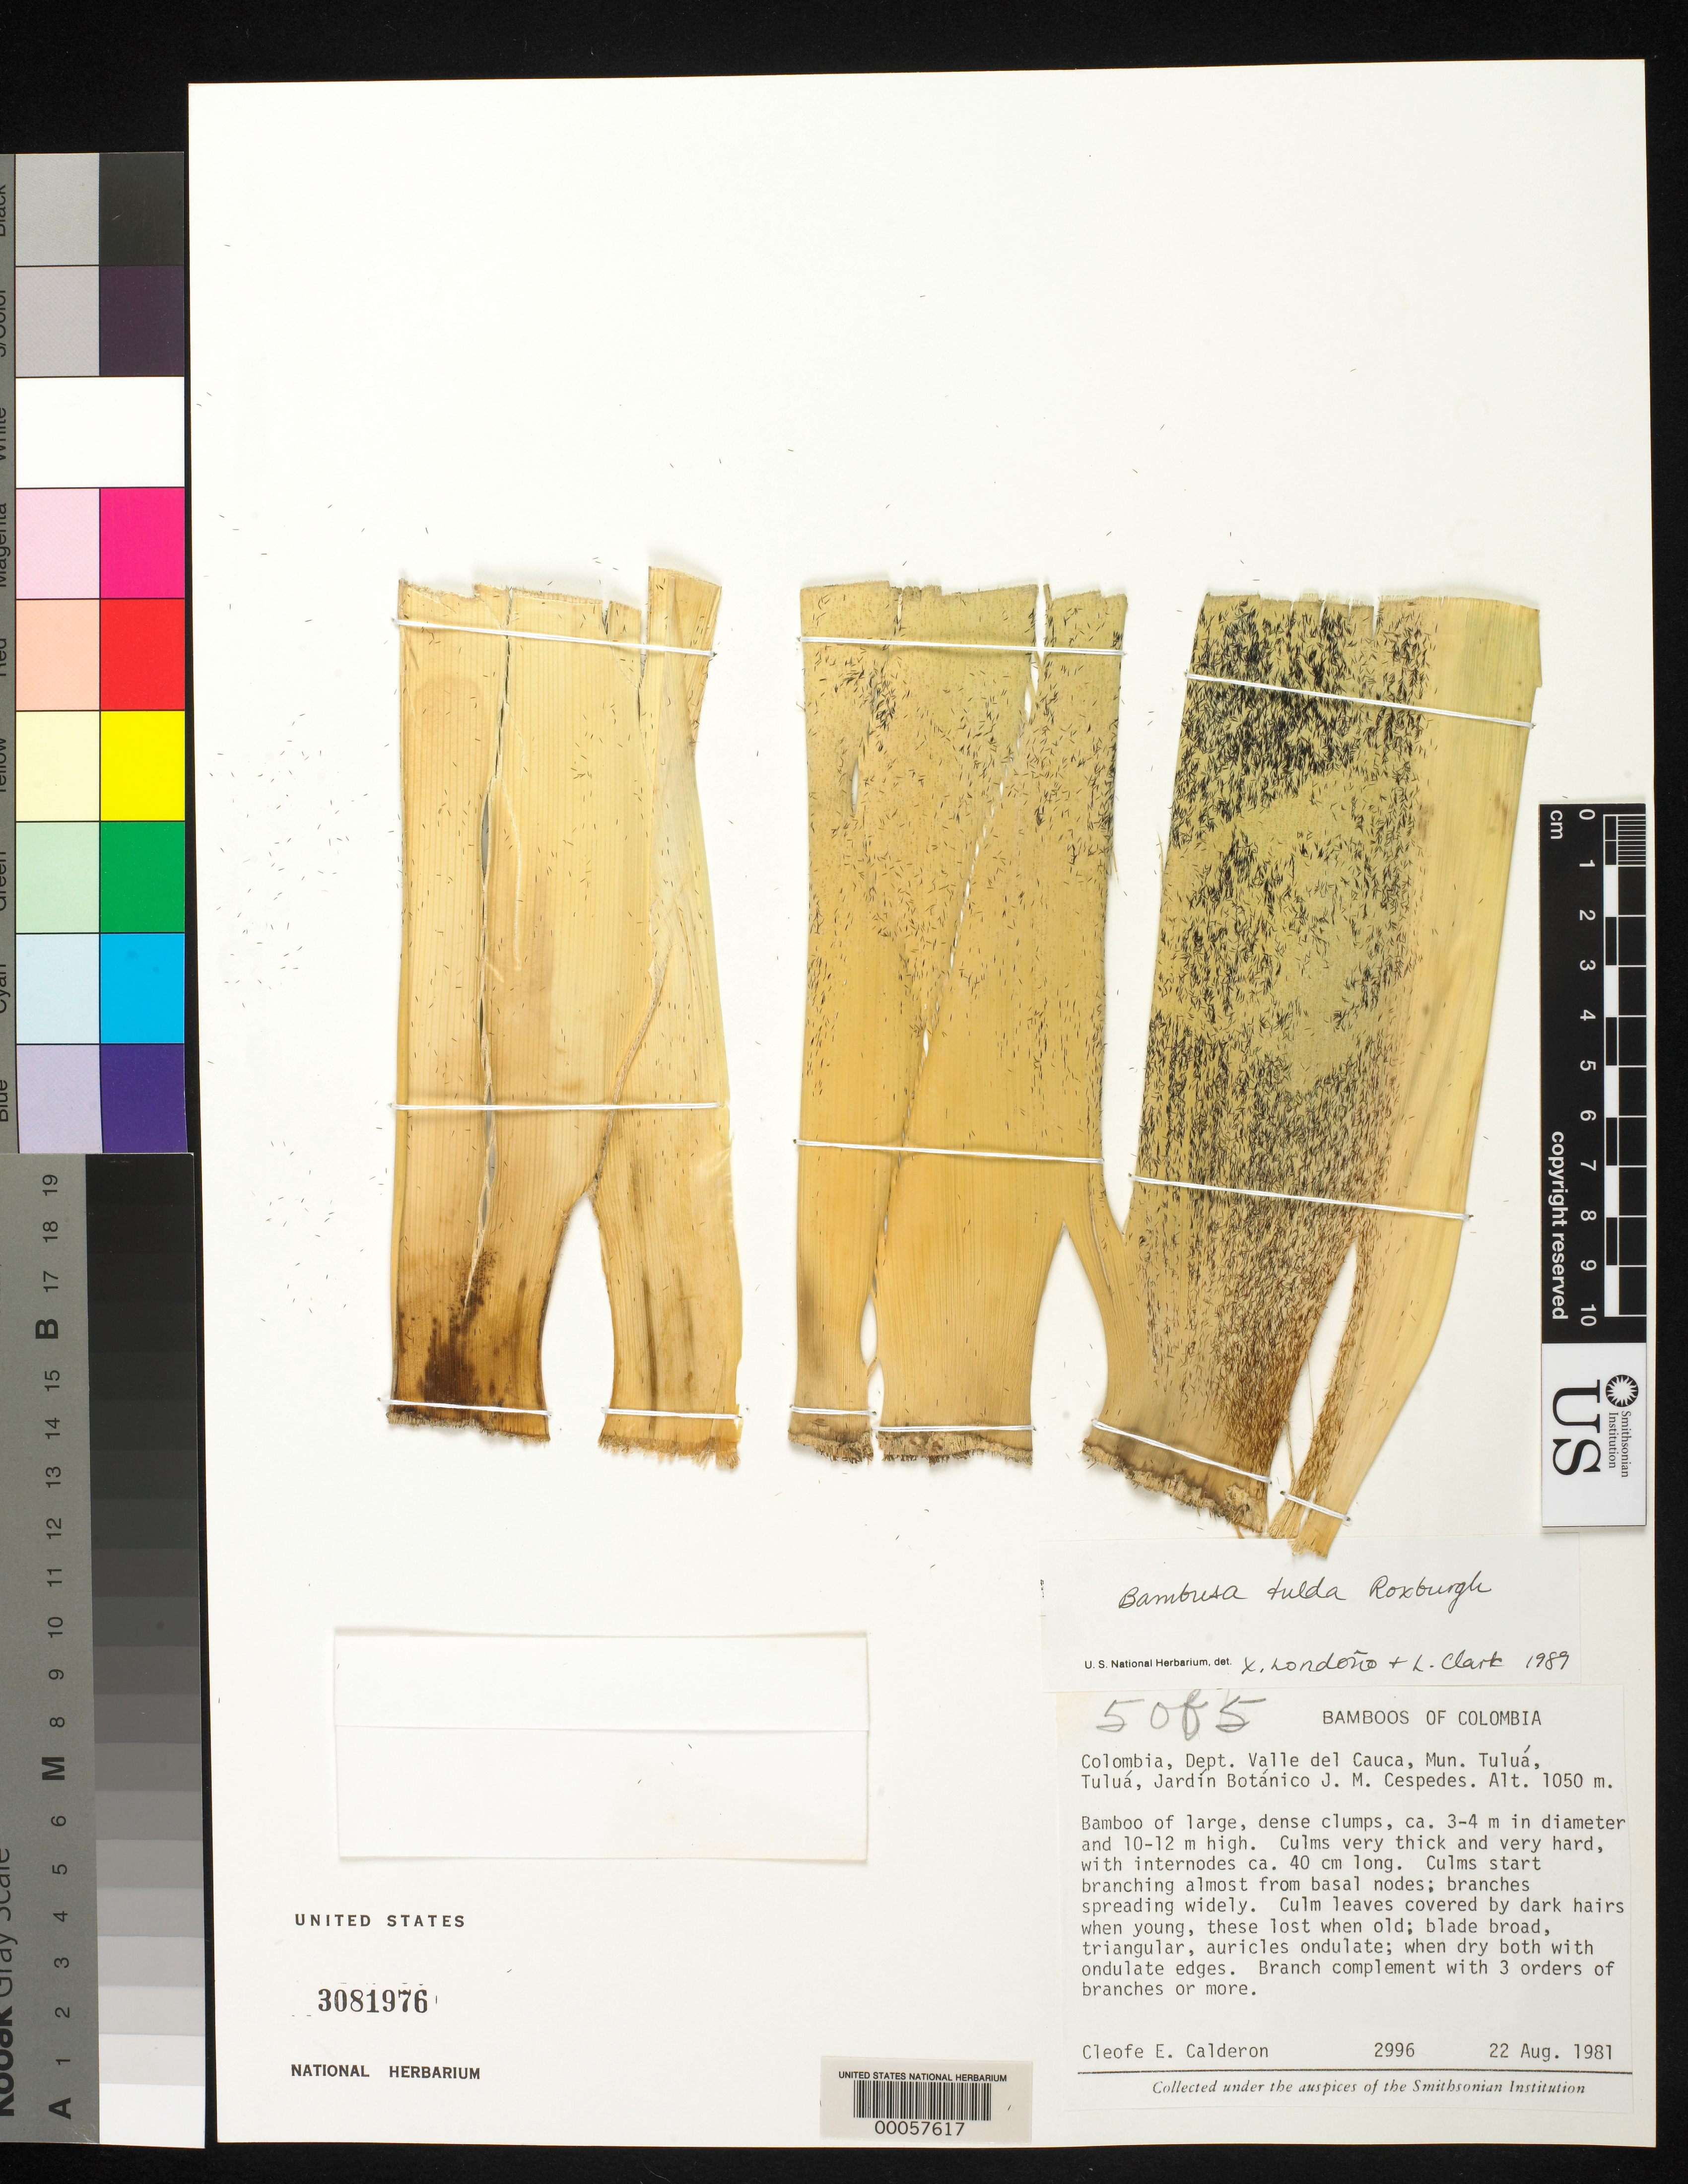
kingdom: Plantae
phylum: Tracheophyta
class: Liliopsida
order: Poales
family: Poaceae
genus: Bambusa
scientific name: Bambusa tulda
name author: Roxb.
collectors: C. E. Calderón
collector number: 2996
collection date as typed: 22 Aug 1981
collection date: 1981-08-22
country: Colombia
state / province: Valle del Cauca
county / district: Tuluá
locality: Jardin Botanico J.M. Cespedes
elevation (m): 1050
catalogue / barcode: US 3081976